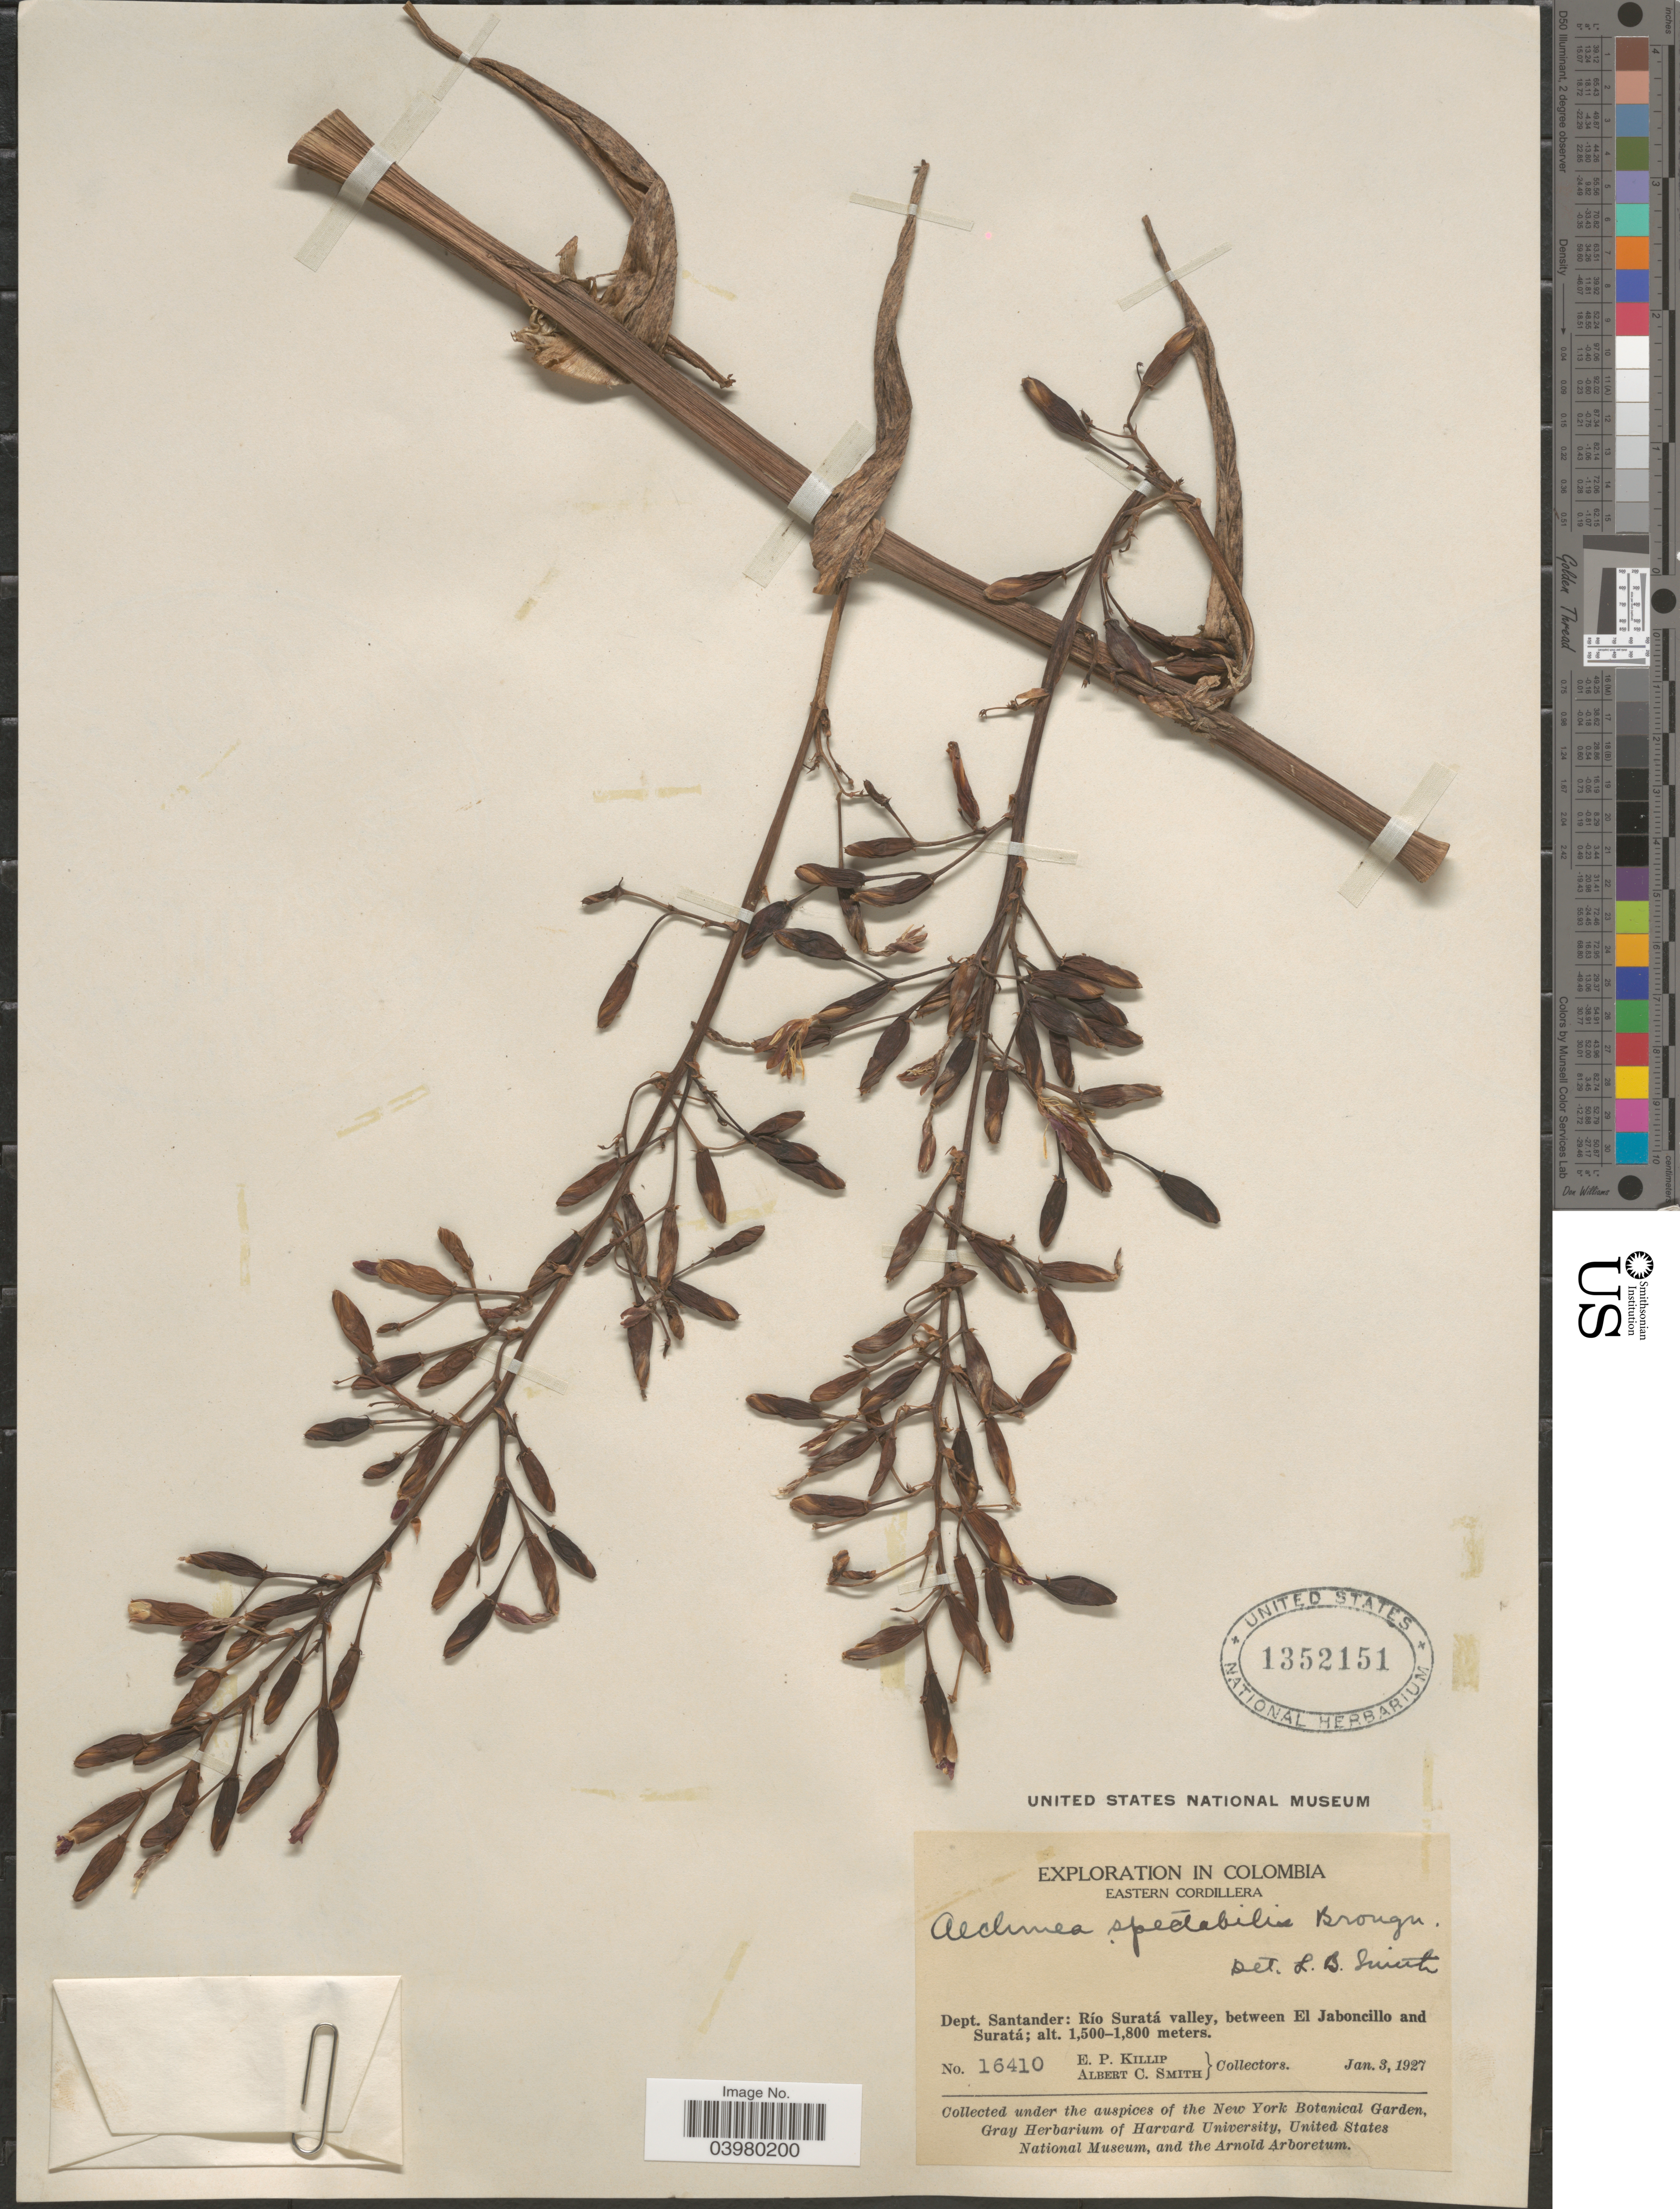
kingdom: Plantae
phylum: Tracheophyta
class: Liliopsida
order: Poales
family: Bromeliaceae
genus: Aechmea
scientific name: Aechmea spectabilis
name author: Brongn. ex Houllet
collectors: E. P. Killip & A. C. Smith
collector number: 16410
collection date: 1927-01-03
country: Colombia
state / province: Santander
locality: Eastern Cordillera. Dept. Santander: Río Suratá valley, between El Jaboncillo and Suratá.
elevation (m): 1500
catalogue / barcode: US 1352151